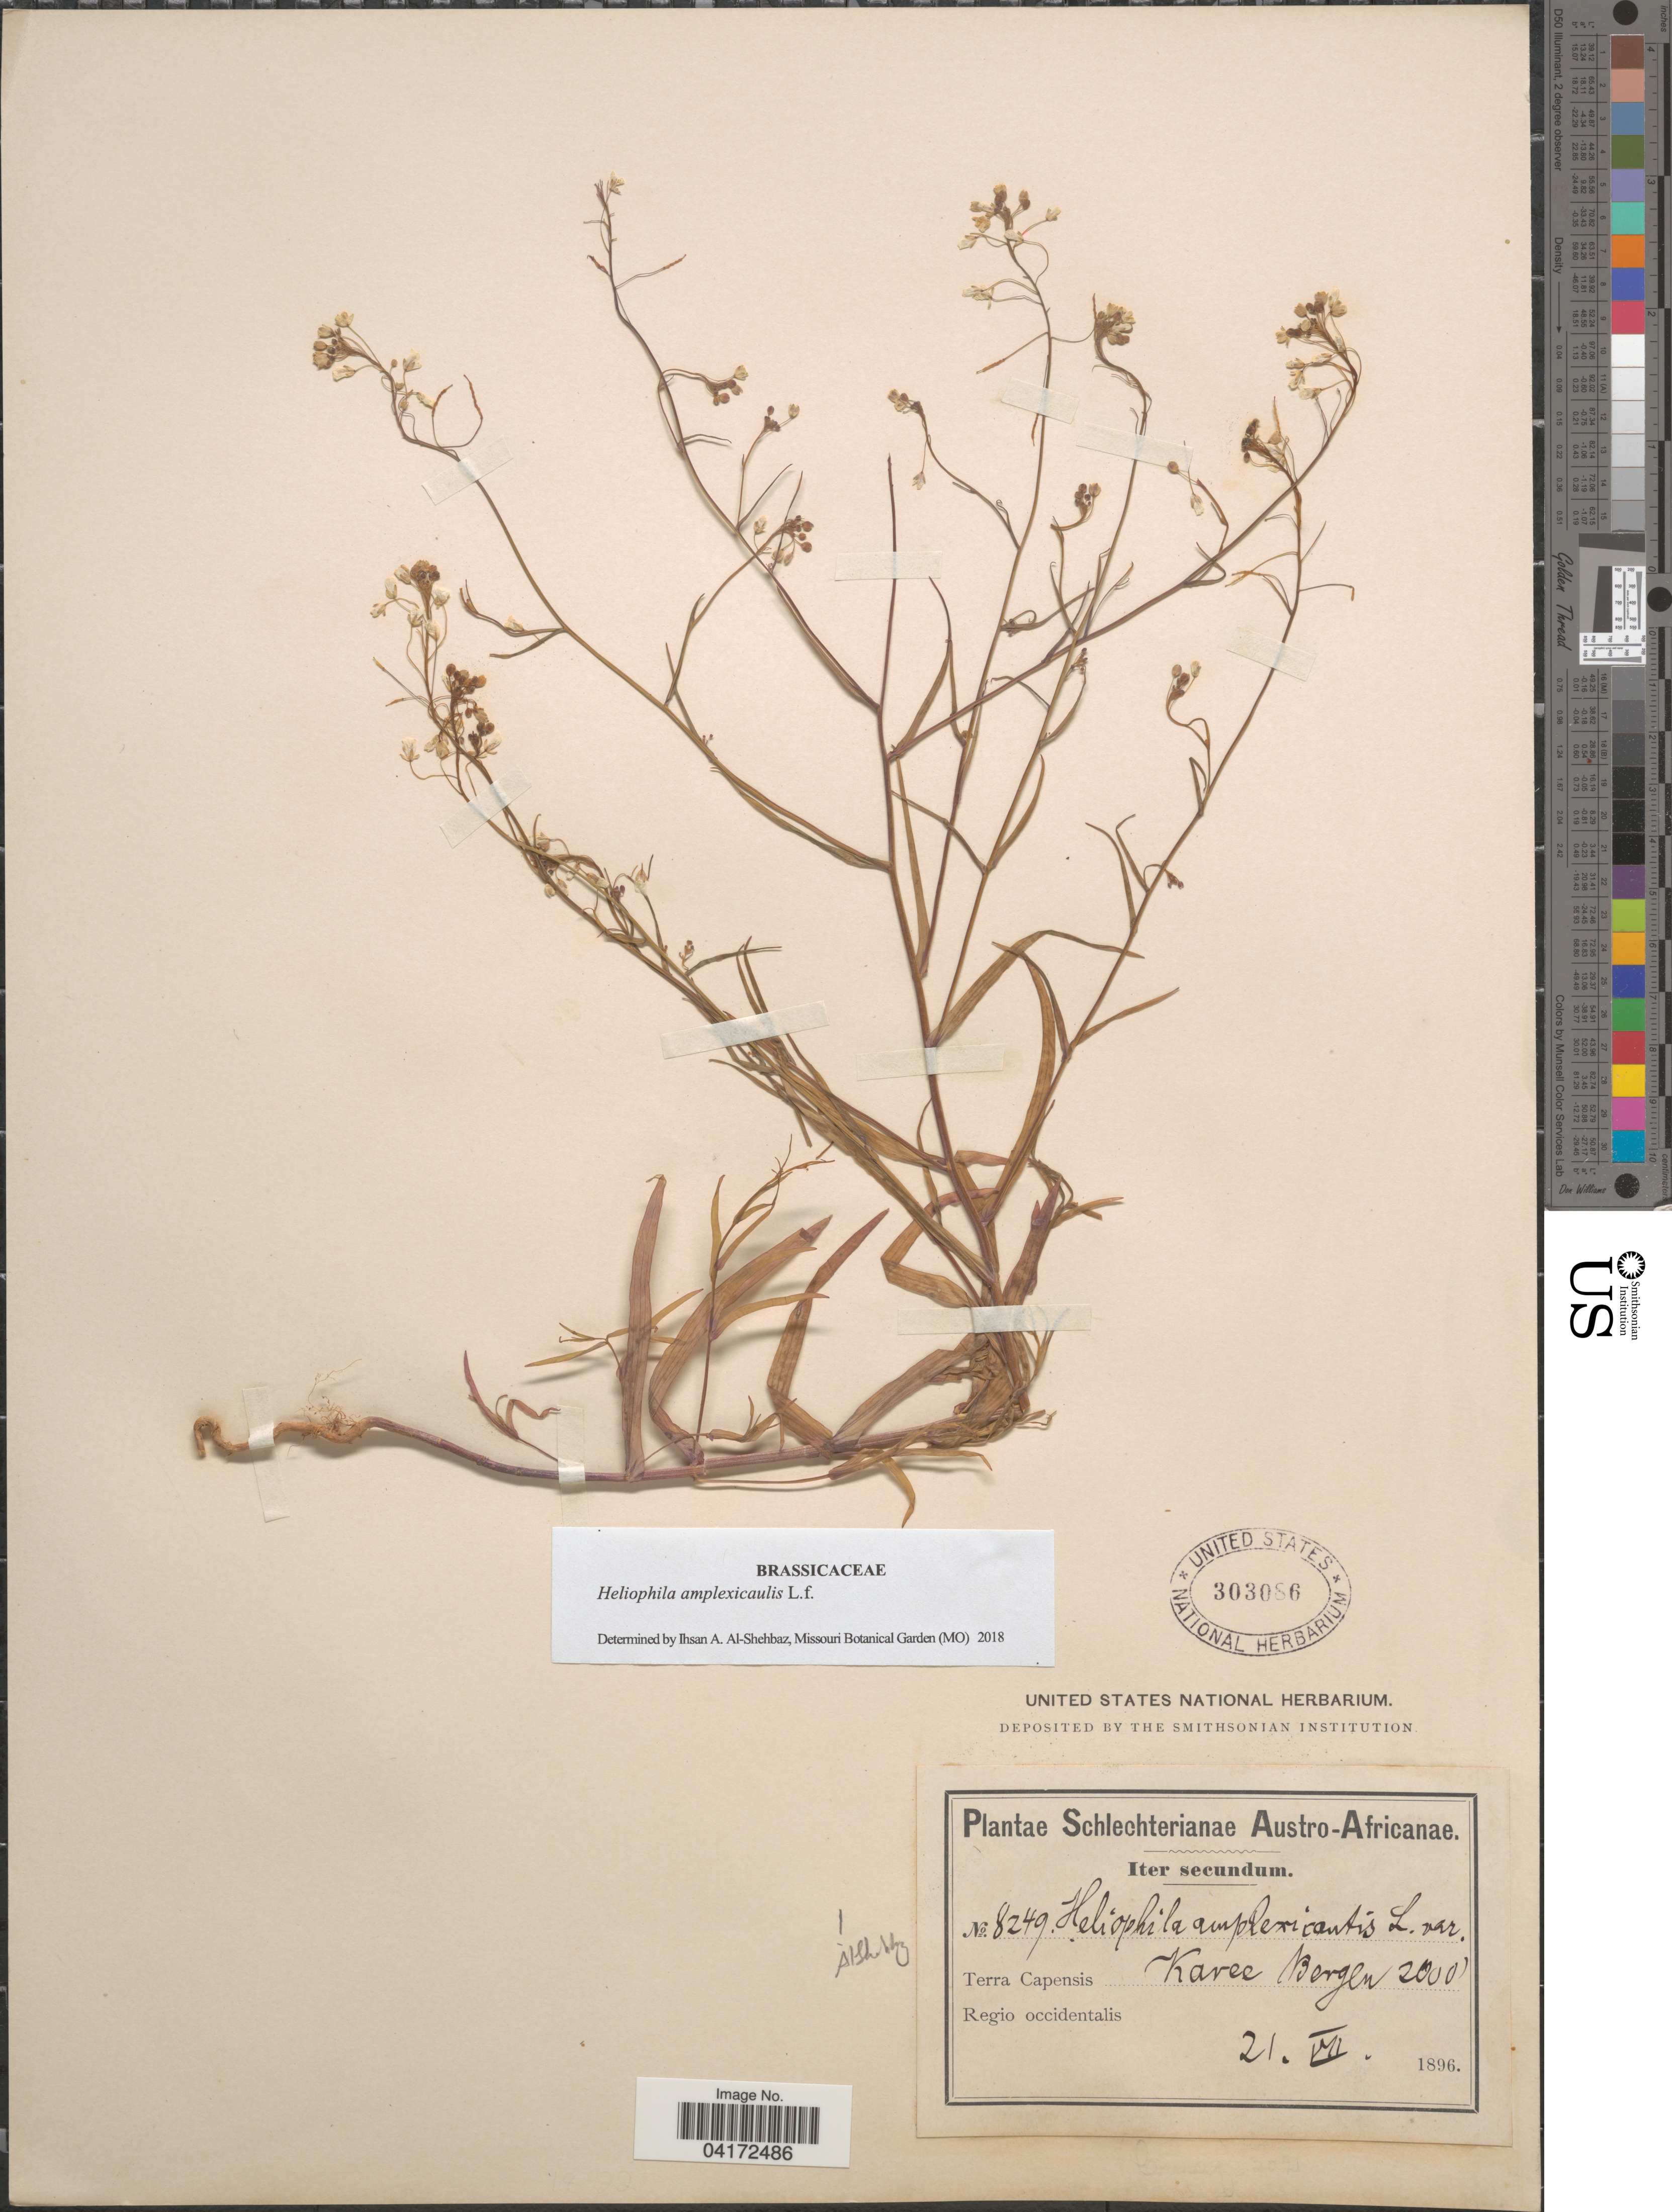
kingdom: Plantae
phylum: Tracheophyta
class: Magnoliopsida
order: Brassicales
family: Brassicaceae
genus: Heliophila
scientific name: Heliophila amplexicaulis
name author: L. f.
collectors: Schlechter, --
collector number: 8249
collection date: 1896-07-21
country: South Africa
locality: Austro-Africanae. Iter secundum. Terra Capensis Karee Bergen. Regio occidentalis.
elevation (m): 610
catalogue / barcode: US 303086